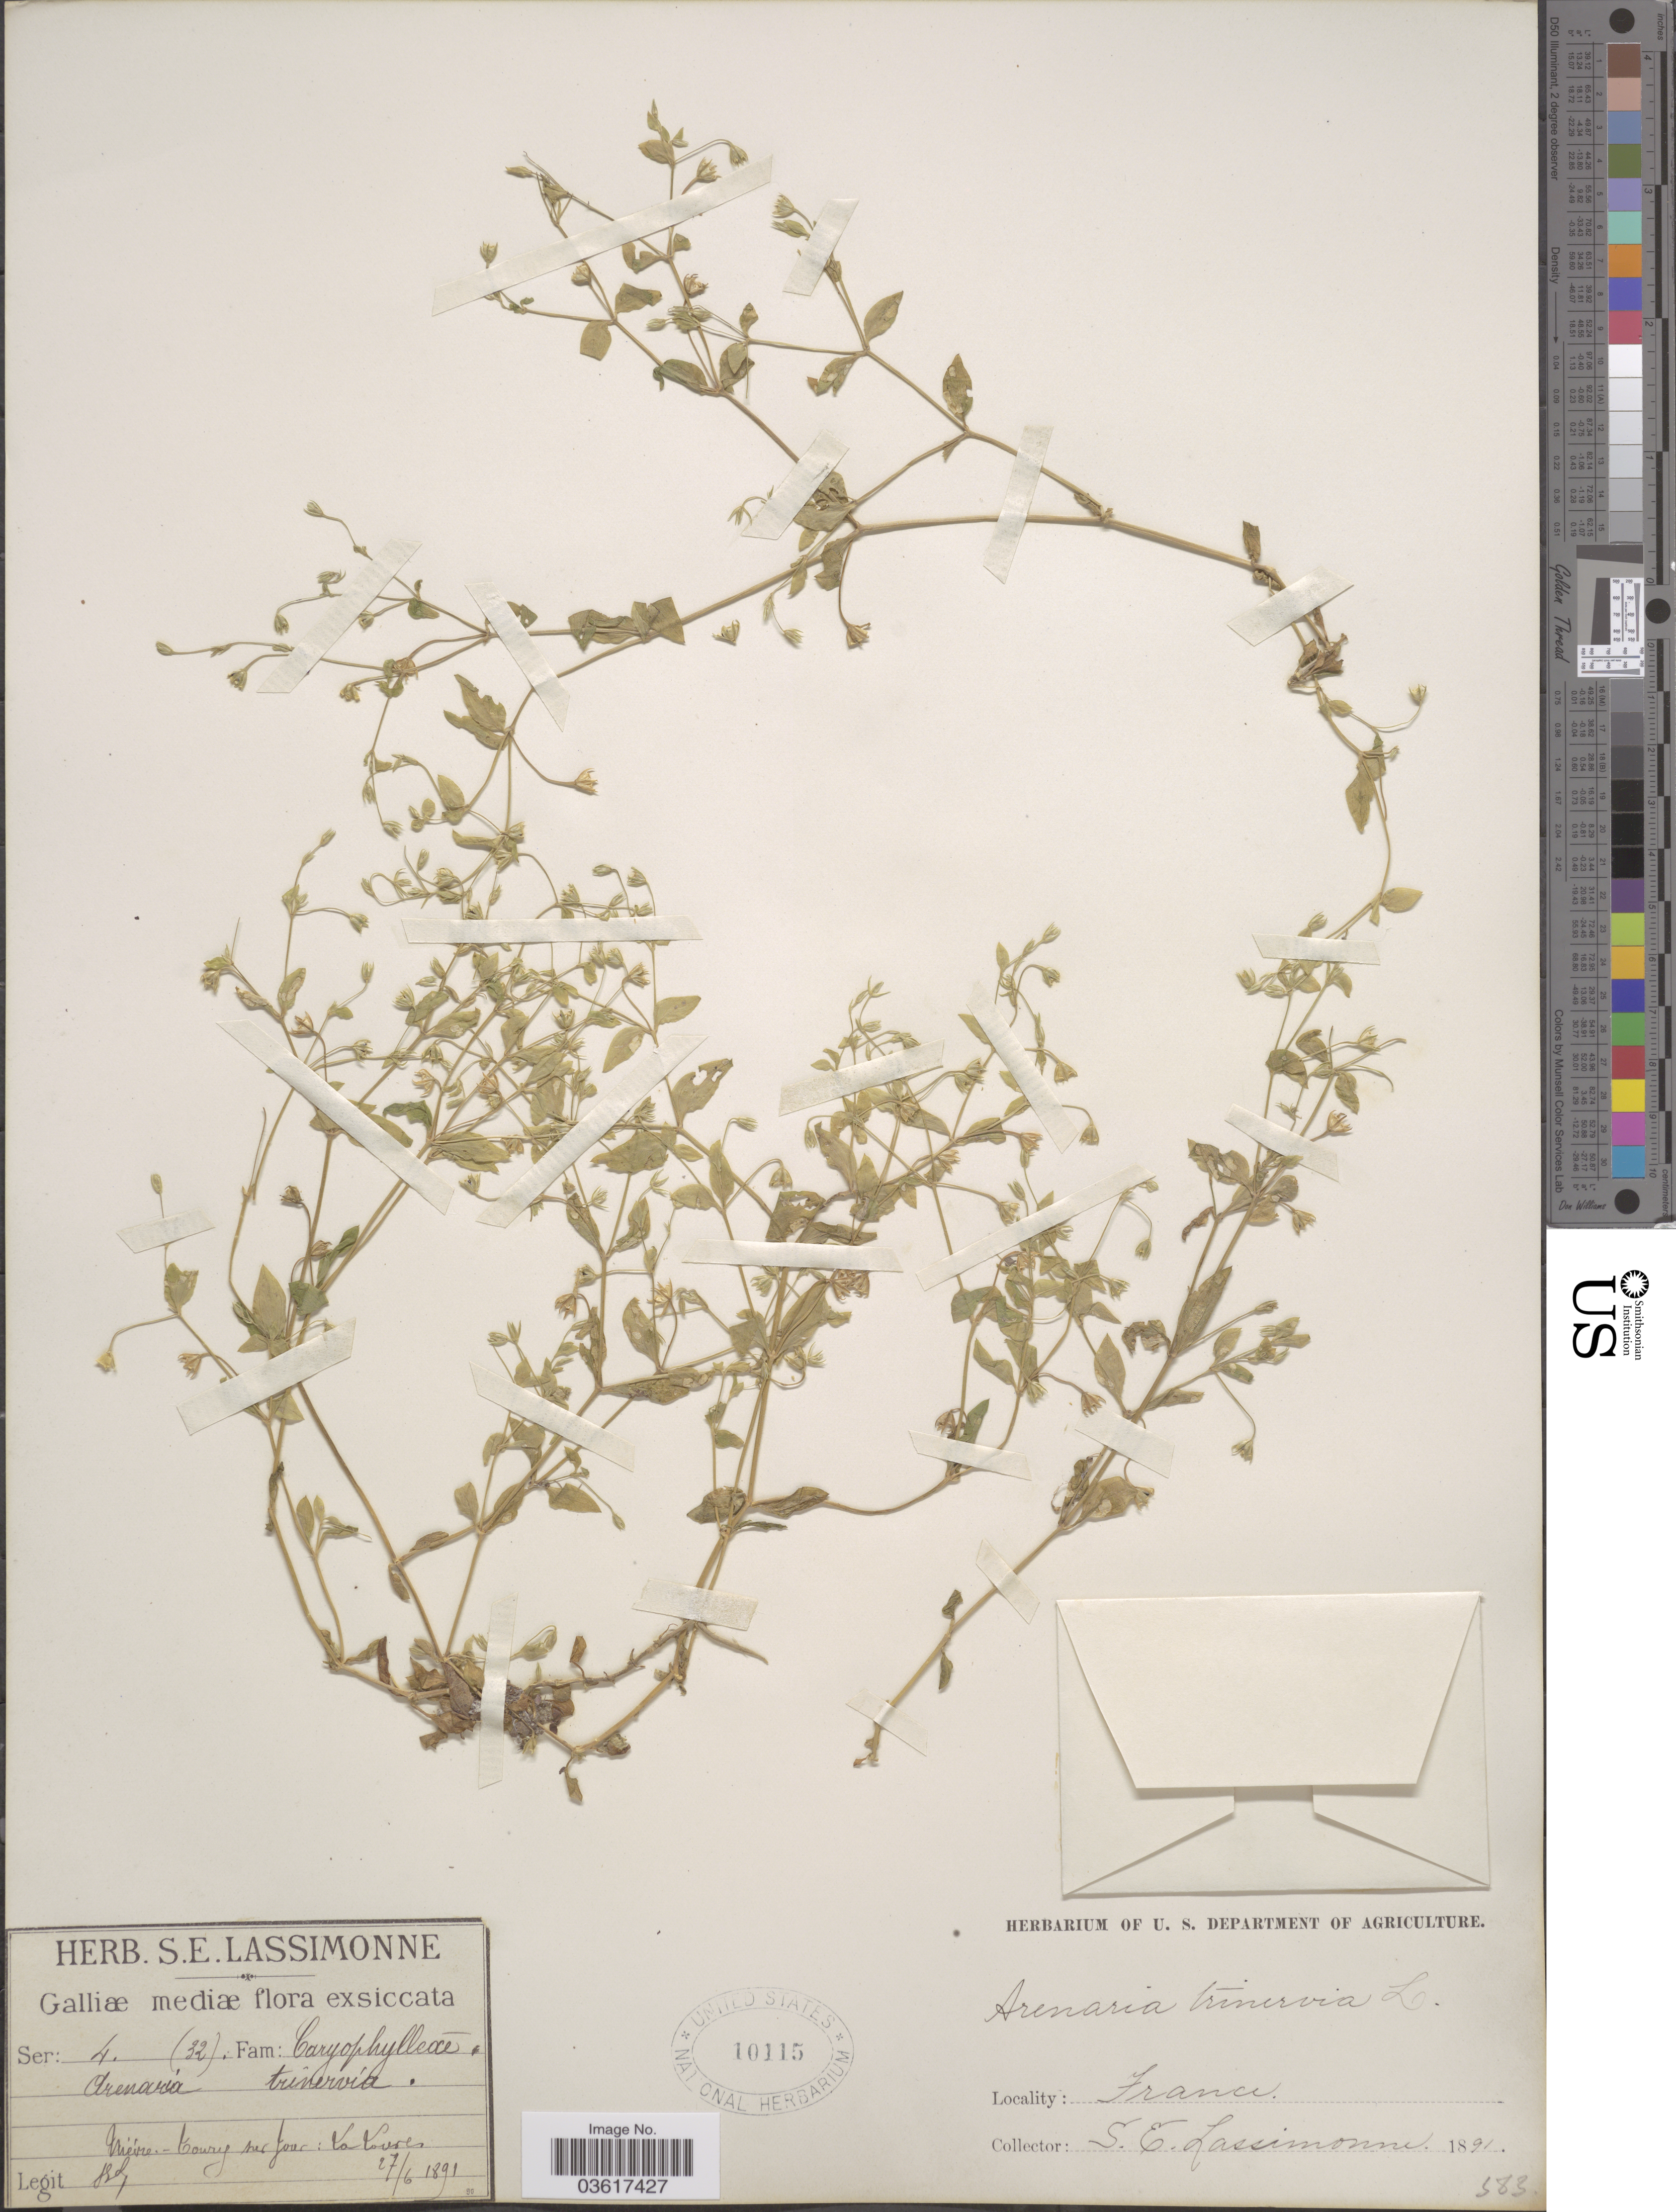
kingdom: Plantae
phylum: Tracheophyta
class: Magnoliopsida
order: Caryophyllales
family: Caryophyllaceae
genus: Moehringia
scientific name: Moehringia trinervia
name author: (L.) Clairv.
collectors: S. Lassimonne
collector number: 4 (32)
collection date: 1891-06-27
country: France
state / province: Bourgogne-Franche-Comté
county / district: Nièvre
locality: Galliæ mediæ [Central France]. Nièvre - Toury sur Jour: La Loure.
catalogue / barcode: US 10115